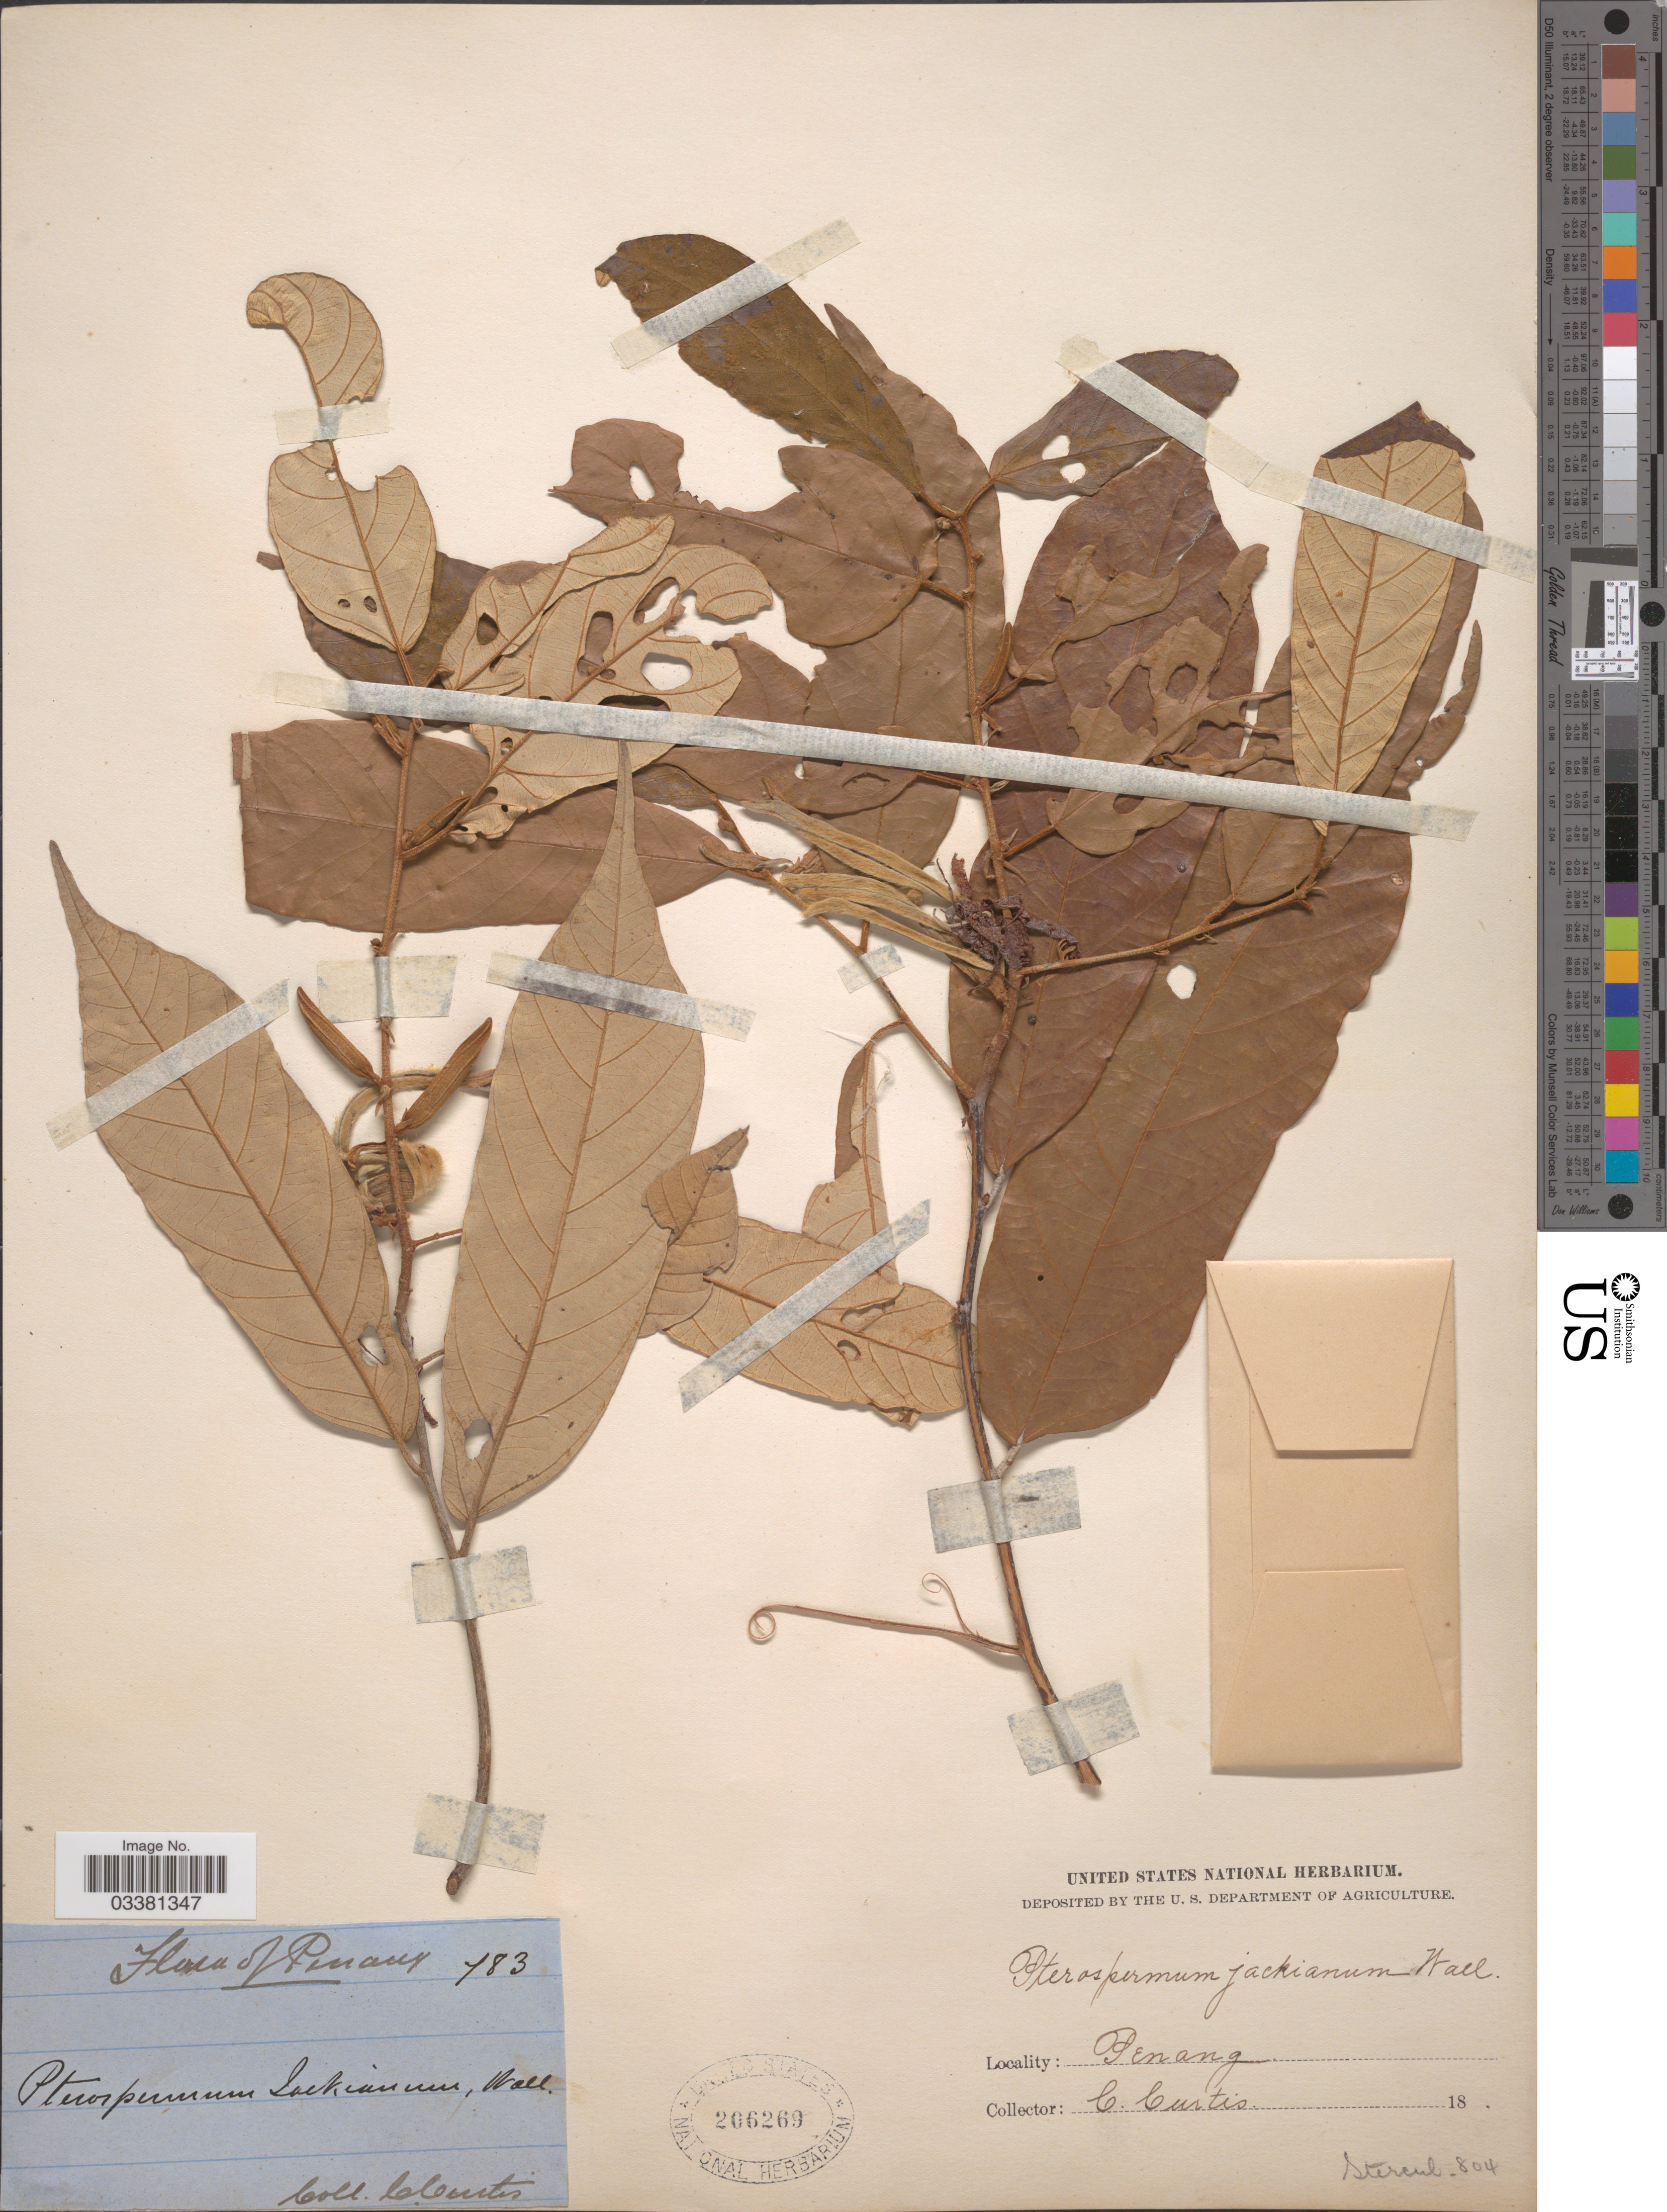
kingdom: Plantae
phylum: Tracheophyta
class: Magnoliopsida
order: Malvales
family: Malvaceae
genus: Pterospermum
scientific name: Pterospermum jackianum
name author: Wall. ex Mast.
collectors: C. Curtis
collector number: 783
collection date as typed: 18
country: Malaysia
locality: Penang.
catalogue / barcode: US 206269